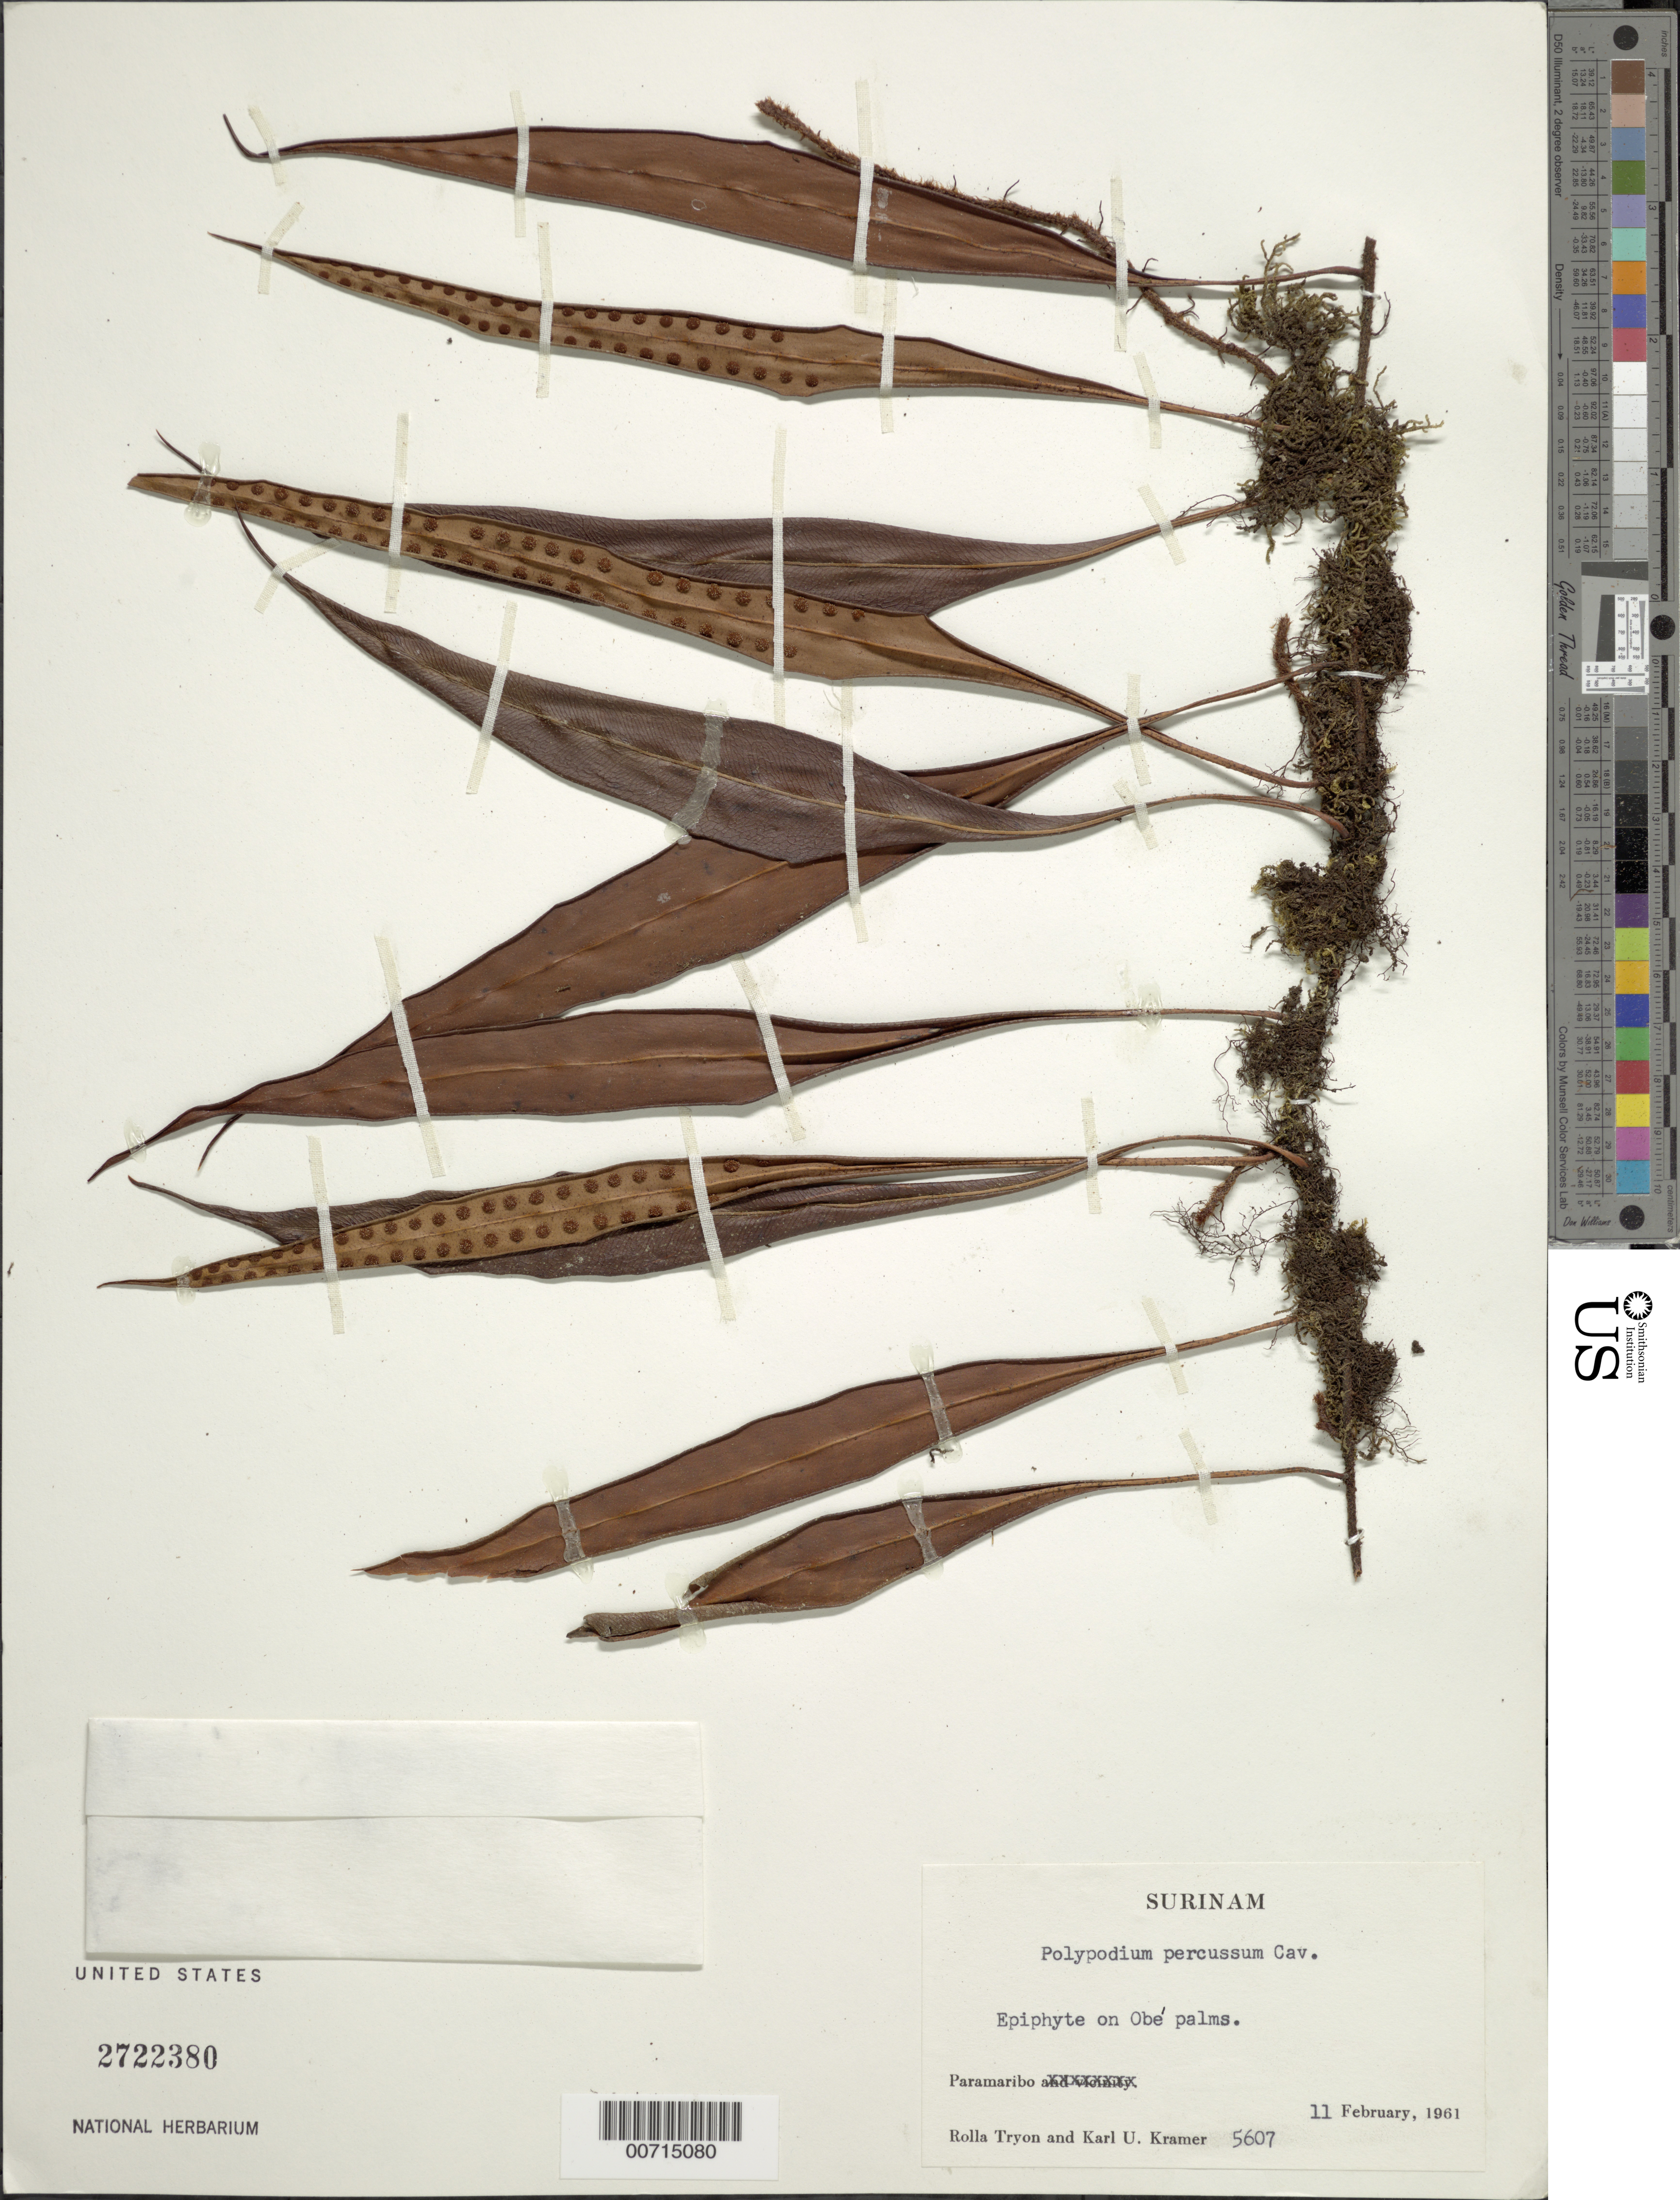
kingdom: Plantae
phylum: Tracheophyta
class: Polypodiopsida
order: Polypodiales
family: Polypodiaceae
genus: Microgramma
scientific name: Microgramma percussa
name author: (Cav.) de la Sota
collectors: R. M. Tryon & K. U. Kramer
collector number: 5607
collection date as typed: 11-Feb-61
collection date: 1961-02-11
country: Suriname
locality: Paramaribo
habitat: On Obé palm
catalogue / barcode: US 2722380